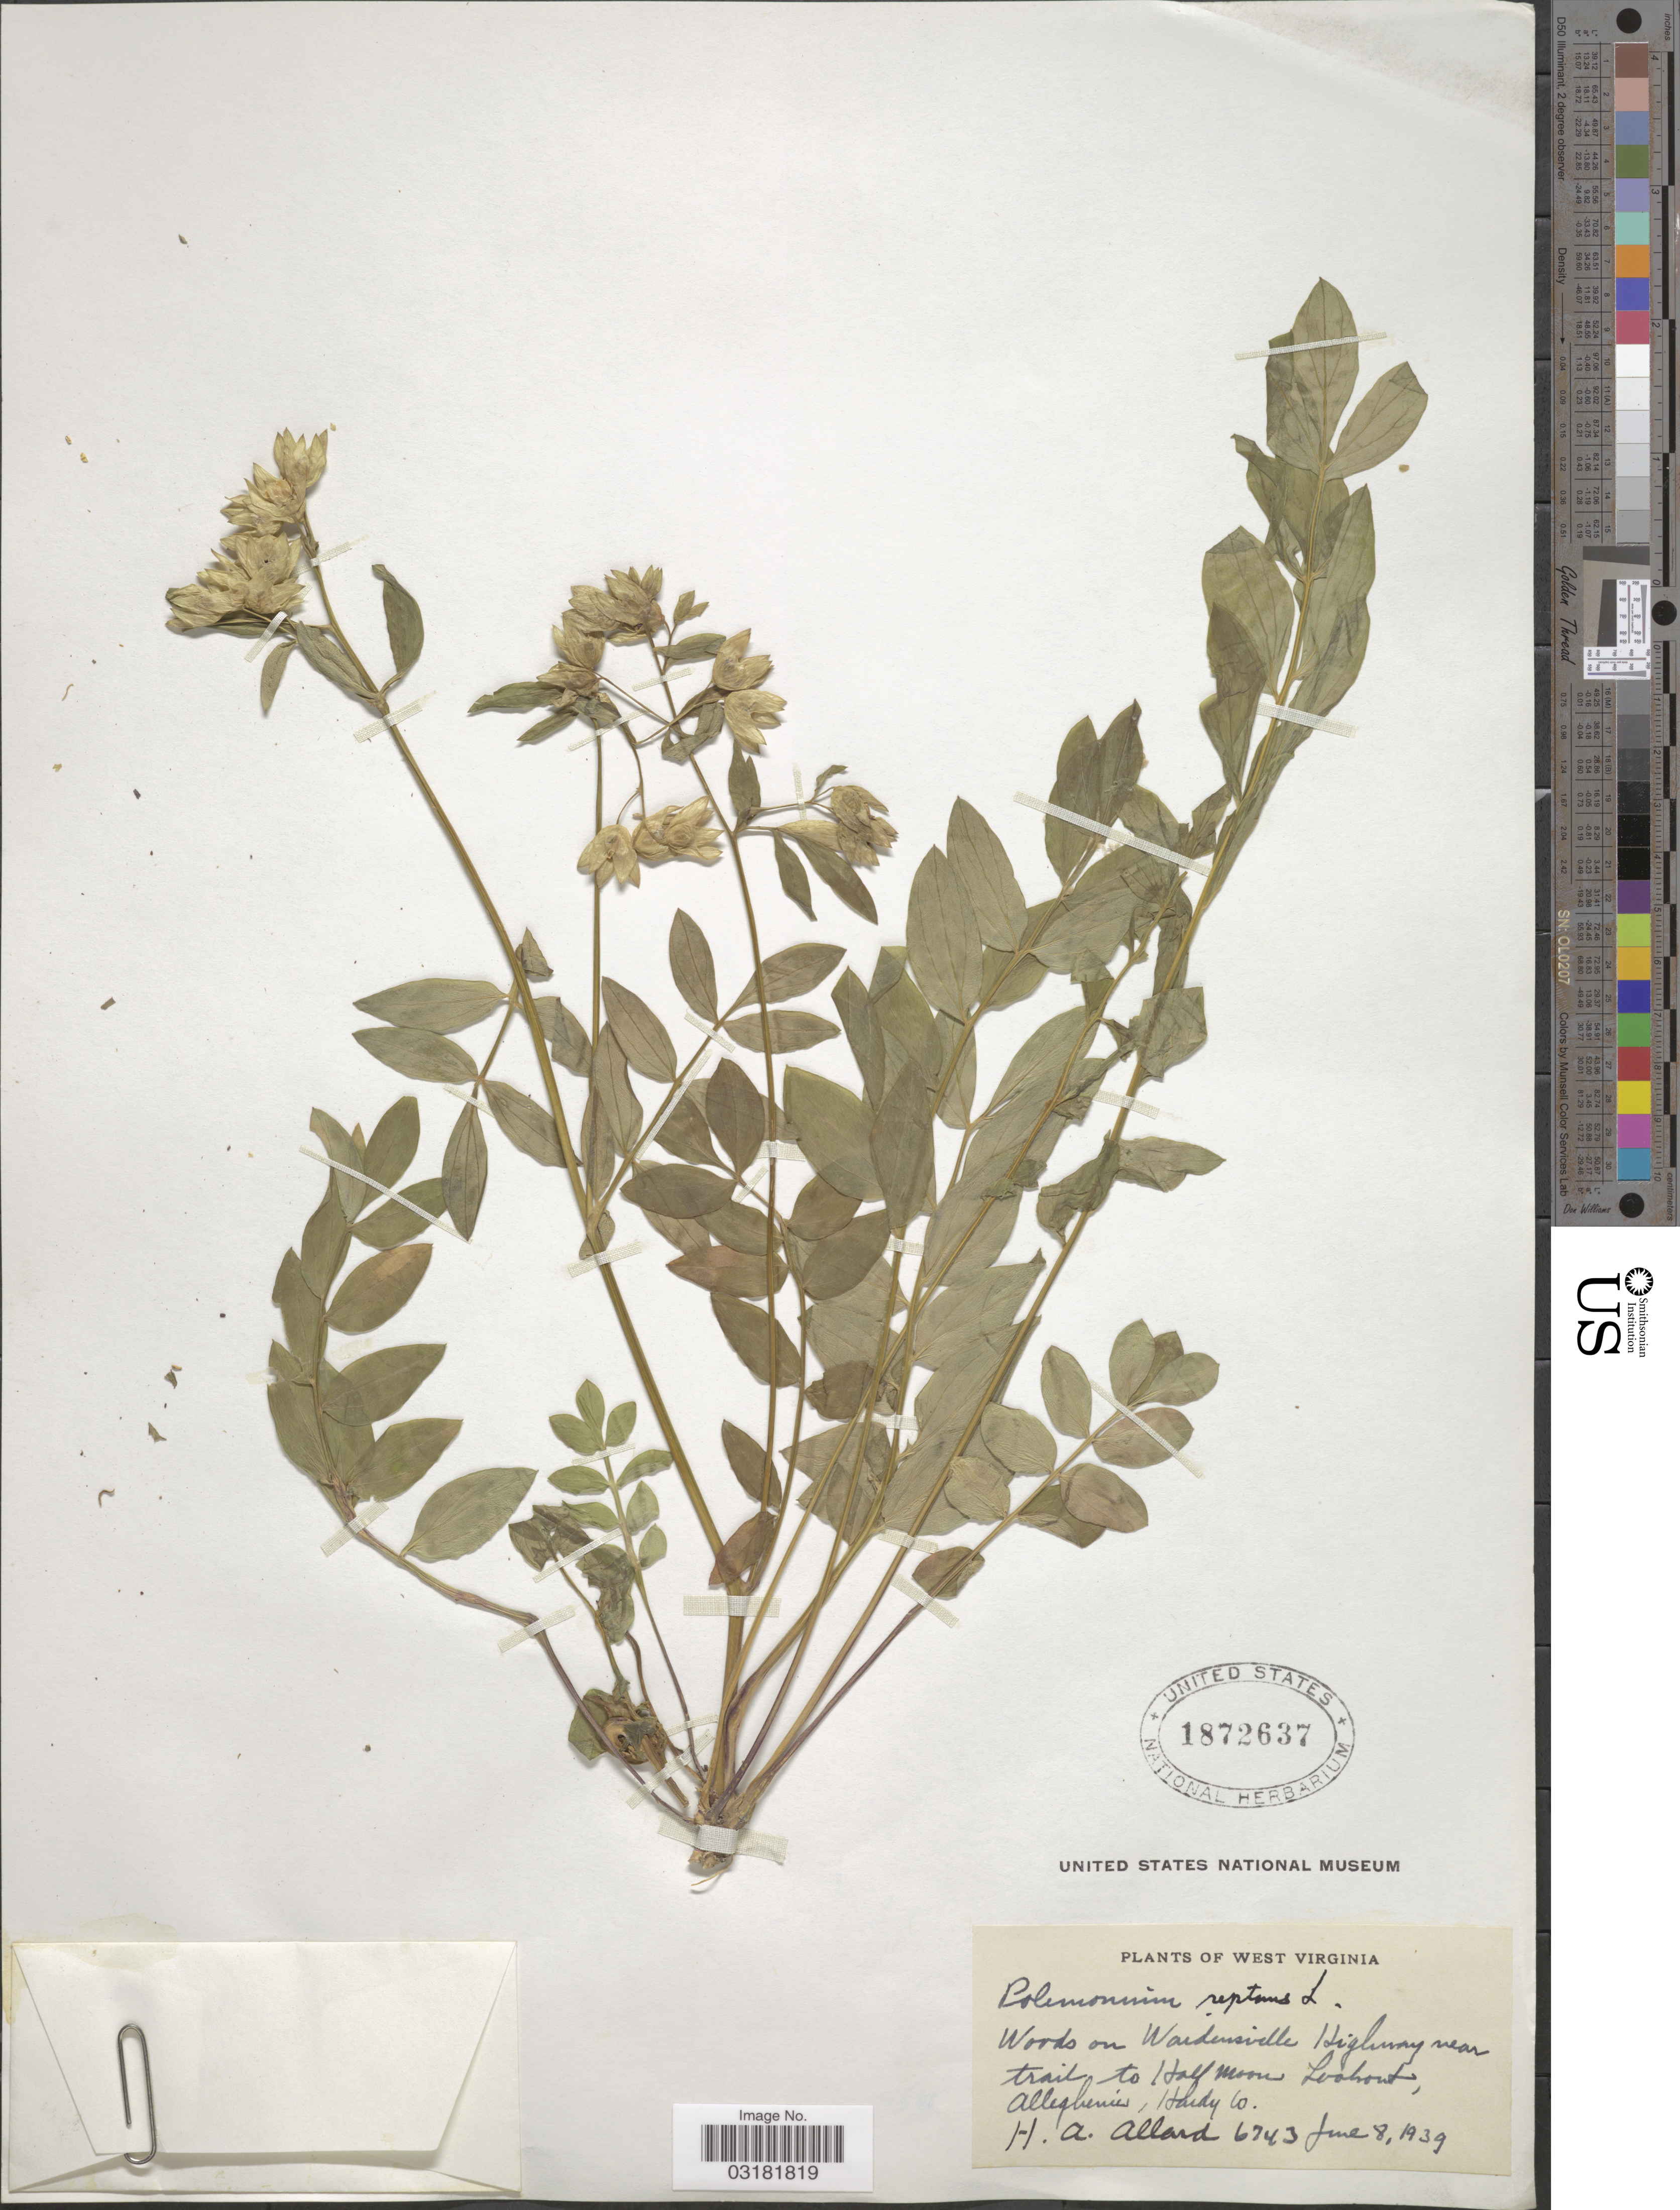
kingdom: Plantae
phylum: Tracheophyta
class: Magnoliopsida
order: Ericales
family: Polemoniaceae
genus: Polemonium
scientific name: Polemonium reptans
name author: L.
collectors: H. A. Allard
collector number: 6743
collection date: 1939-06-08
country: United States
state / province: West Virginia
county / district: Hardy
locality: Woods on Wardensville Highway near trail to Halfmoon Lookout, Alleghenies, Hardy Co.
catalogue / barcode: US 1872637